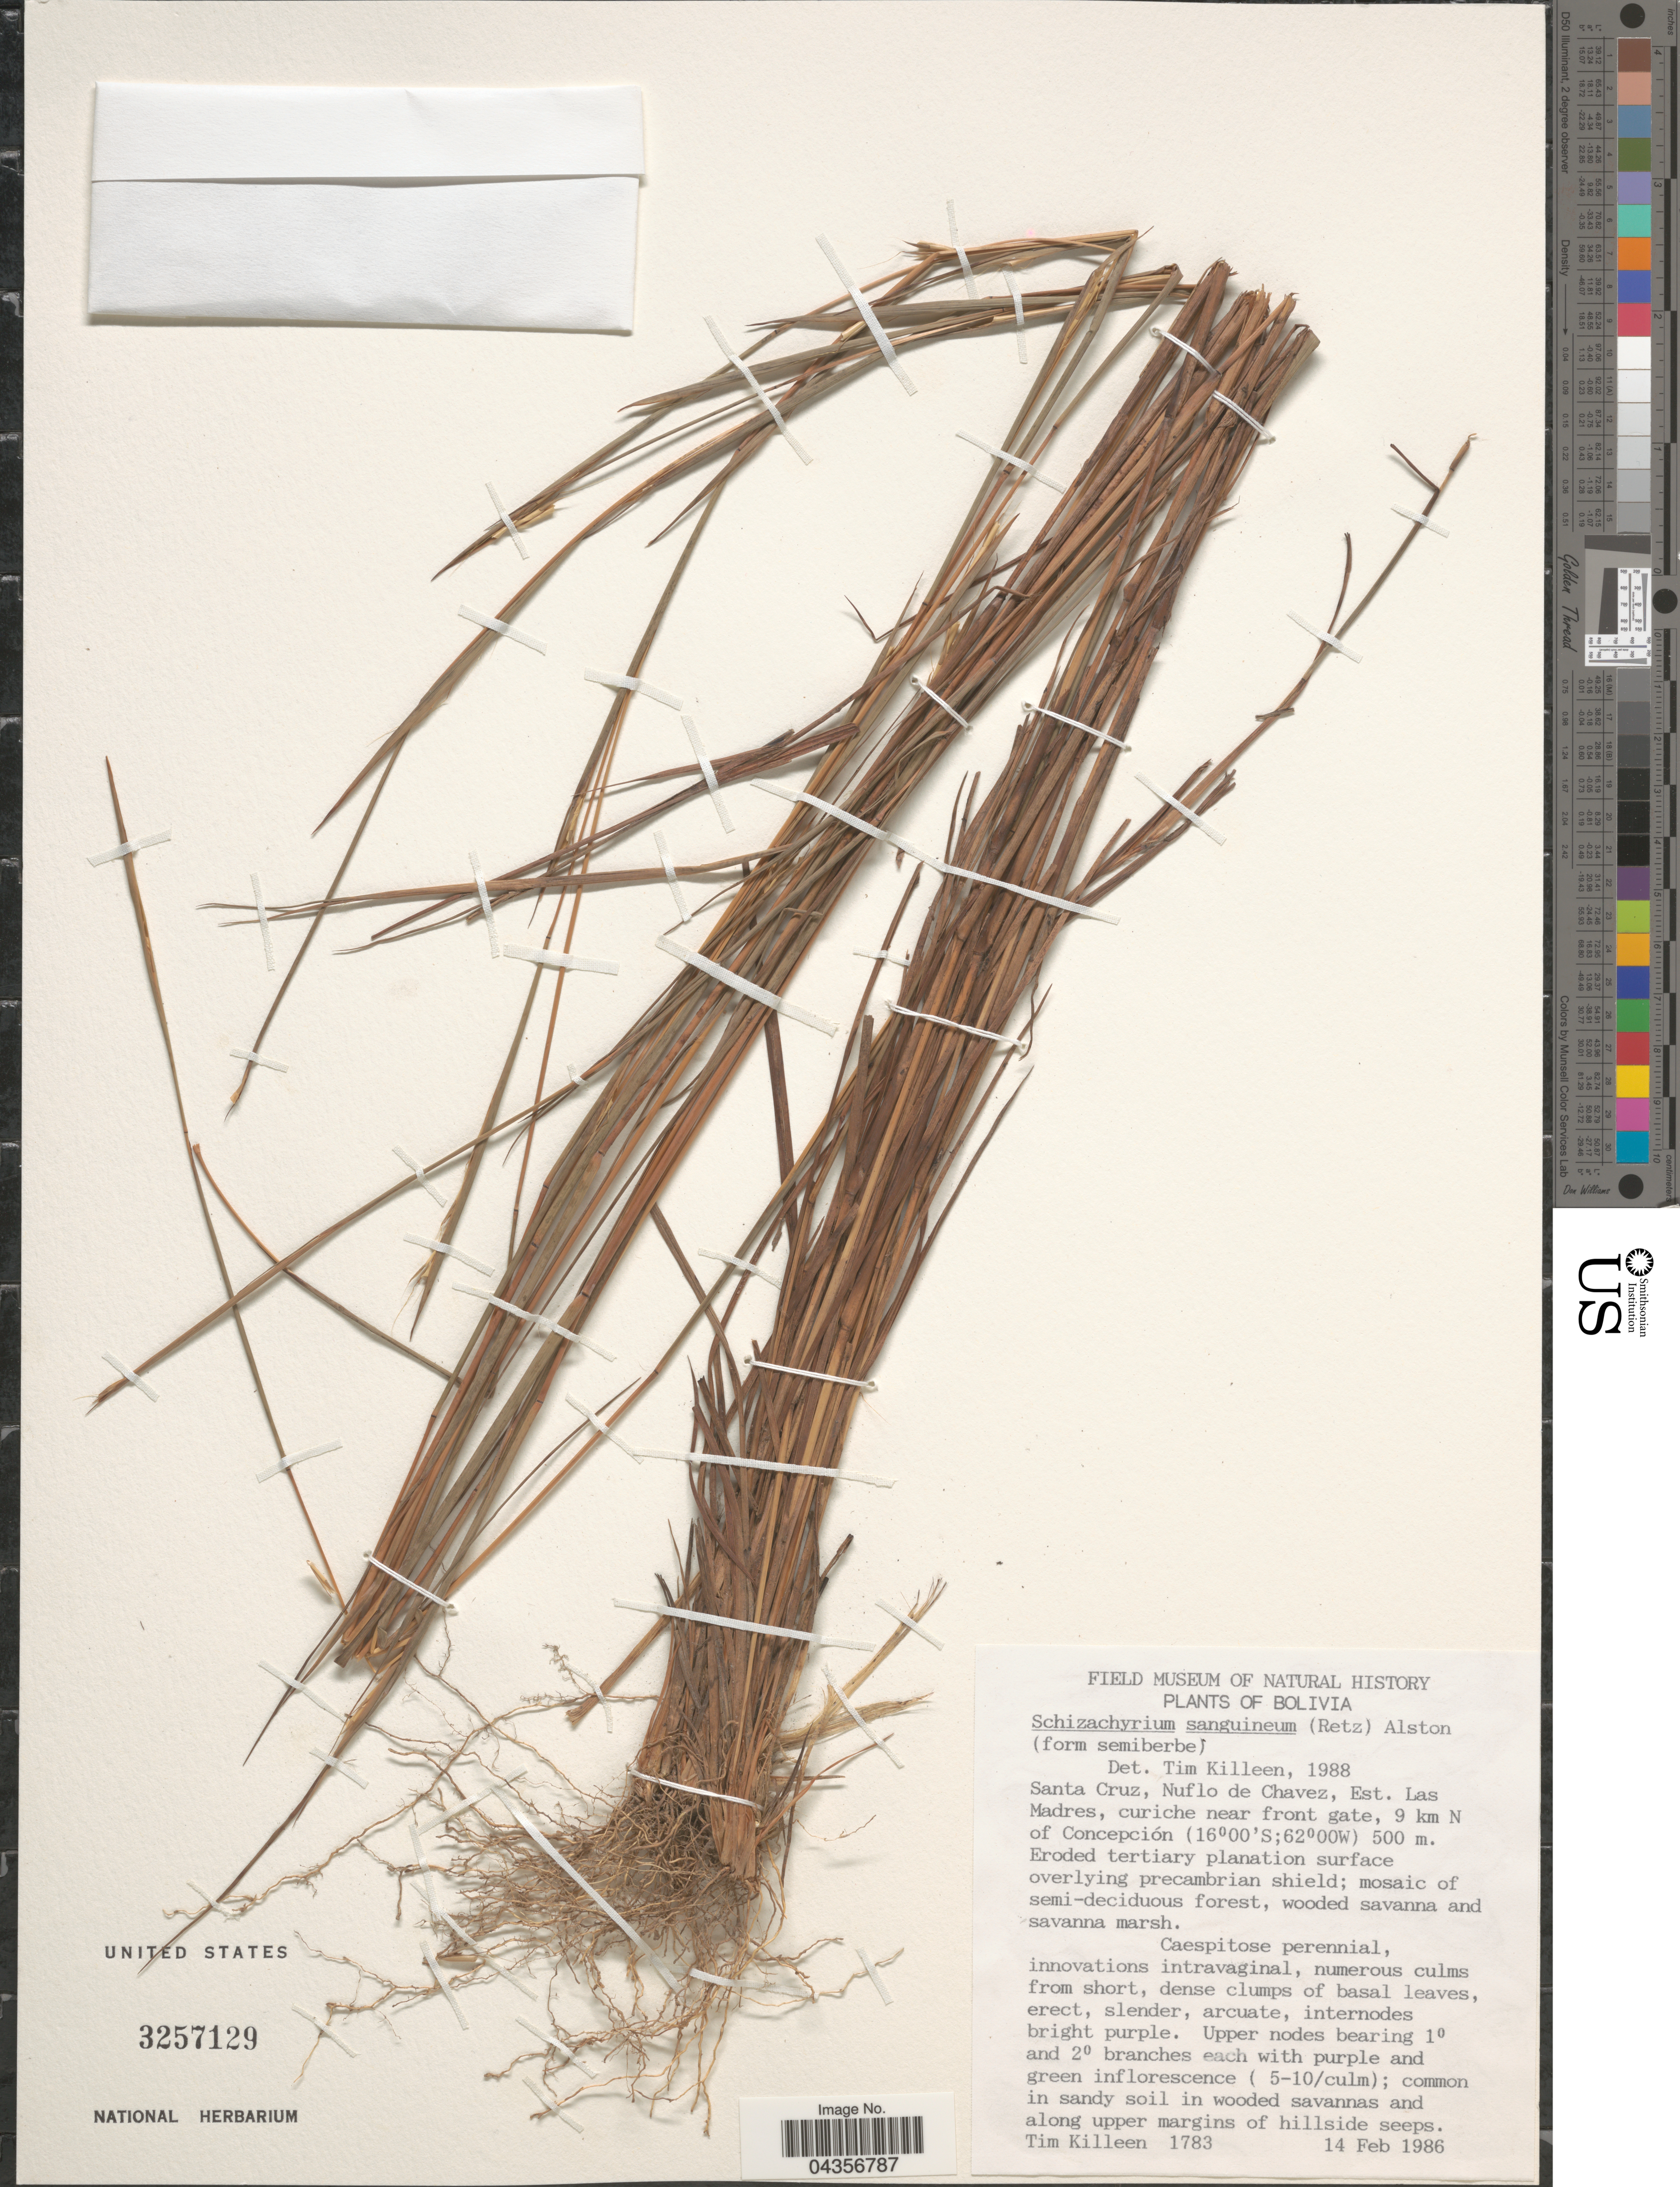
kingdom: Plantae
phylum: Tracheophyta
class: Liliopsida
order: Poales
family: Poaceae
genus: Schizachyrium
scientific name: Schizachyrium sanguineum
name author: (Retz.) Alston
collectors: T. J. Killeen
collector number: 1783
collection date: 1986-02-14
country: Bolivia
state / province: Santa Cruz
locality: Santa Cruz, Nuflo de Chavez, Est. Las Madres, curiche near front gate, 9 km N of Concepción.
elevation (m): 500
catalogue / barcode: US 3257129